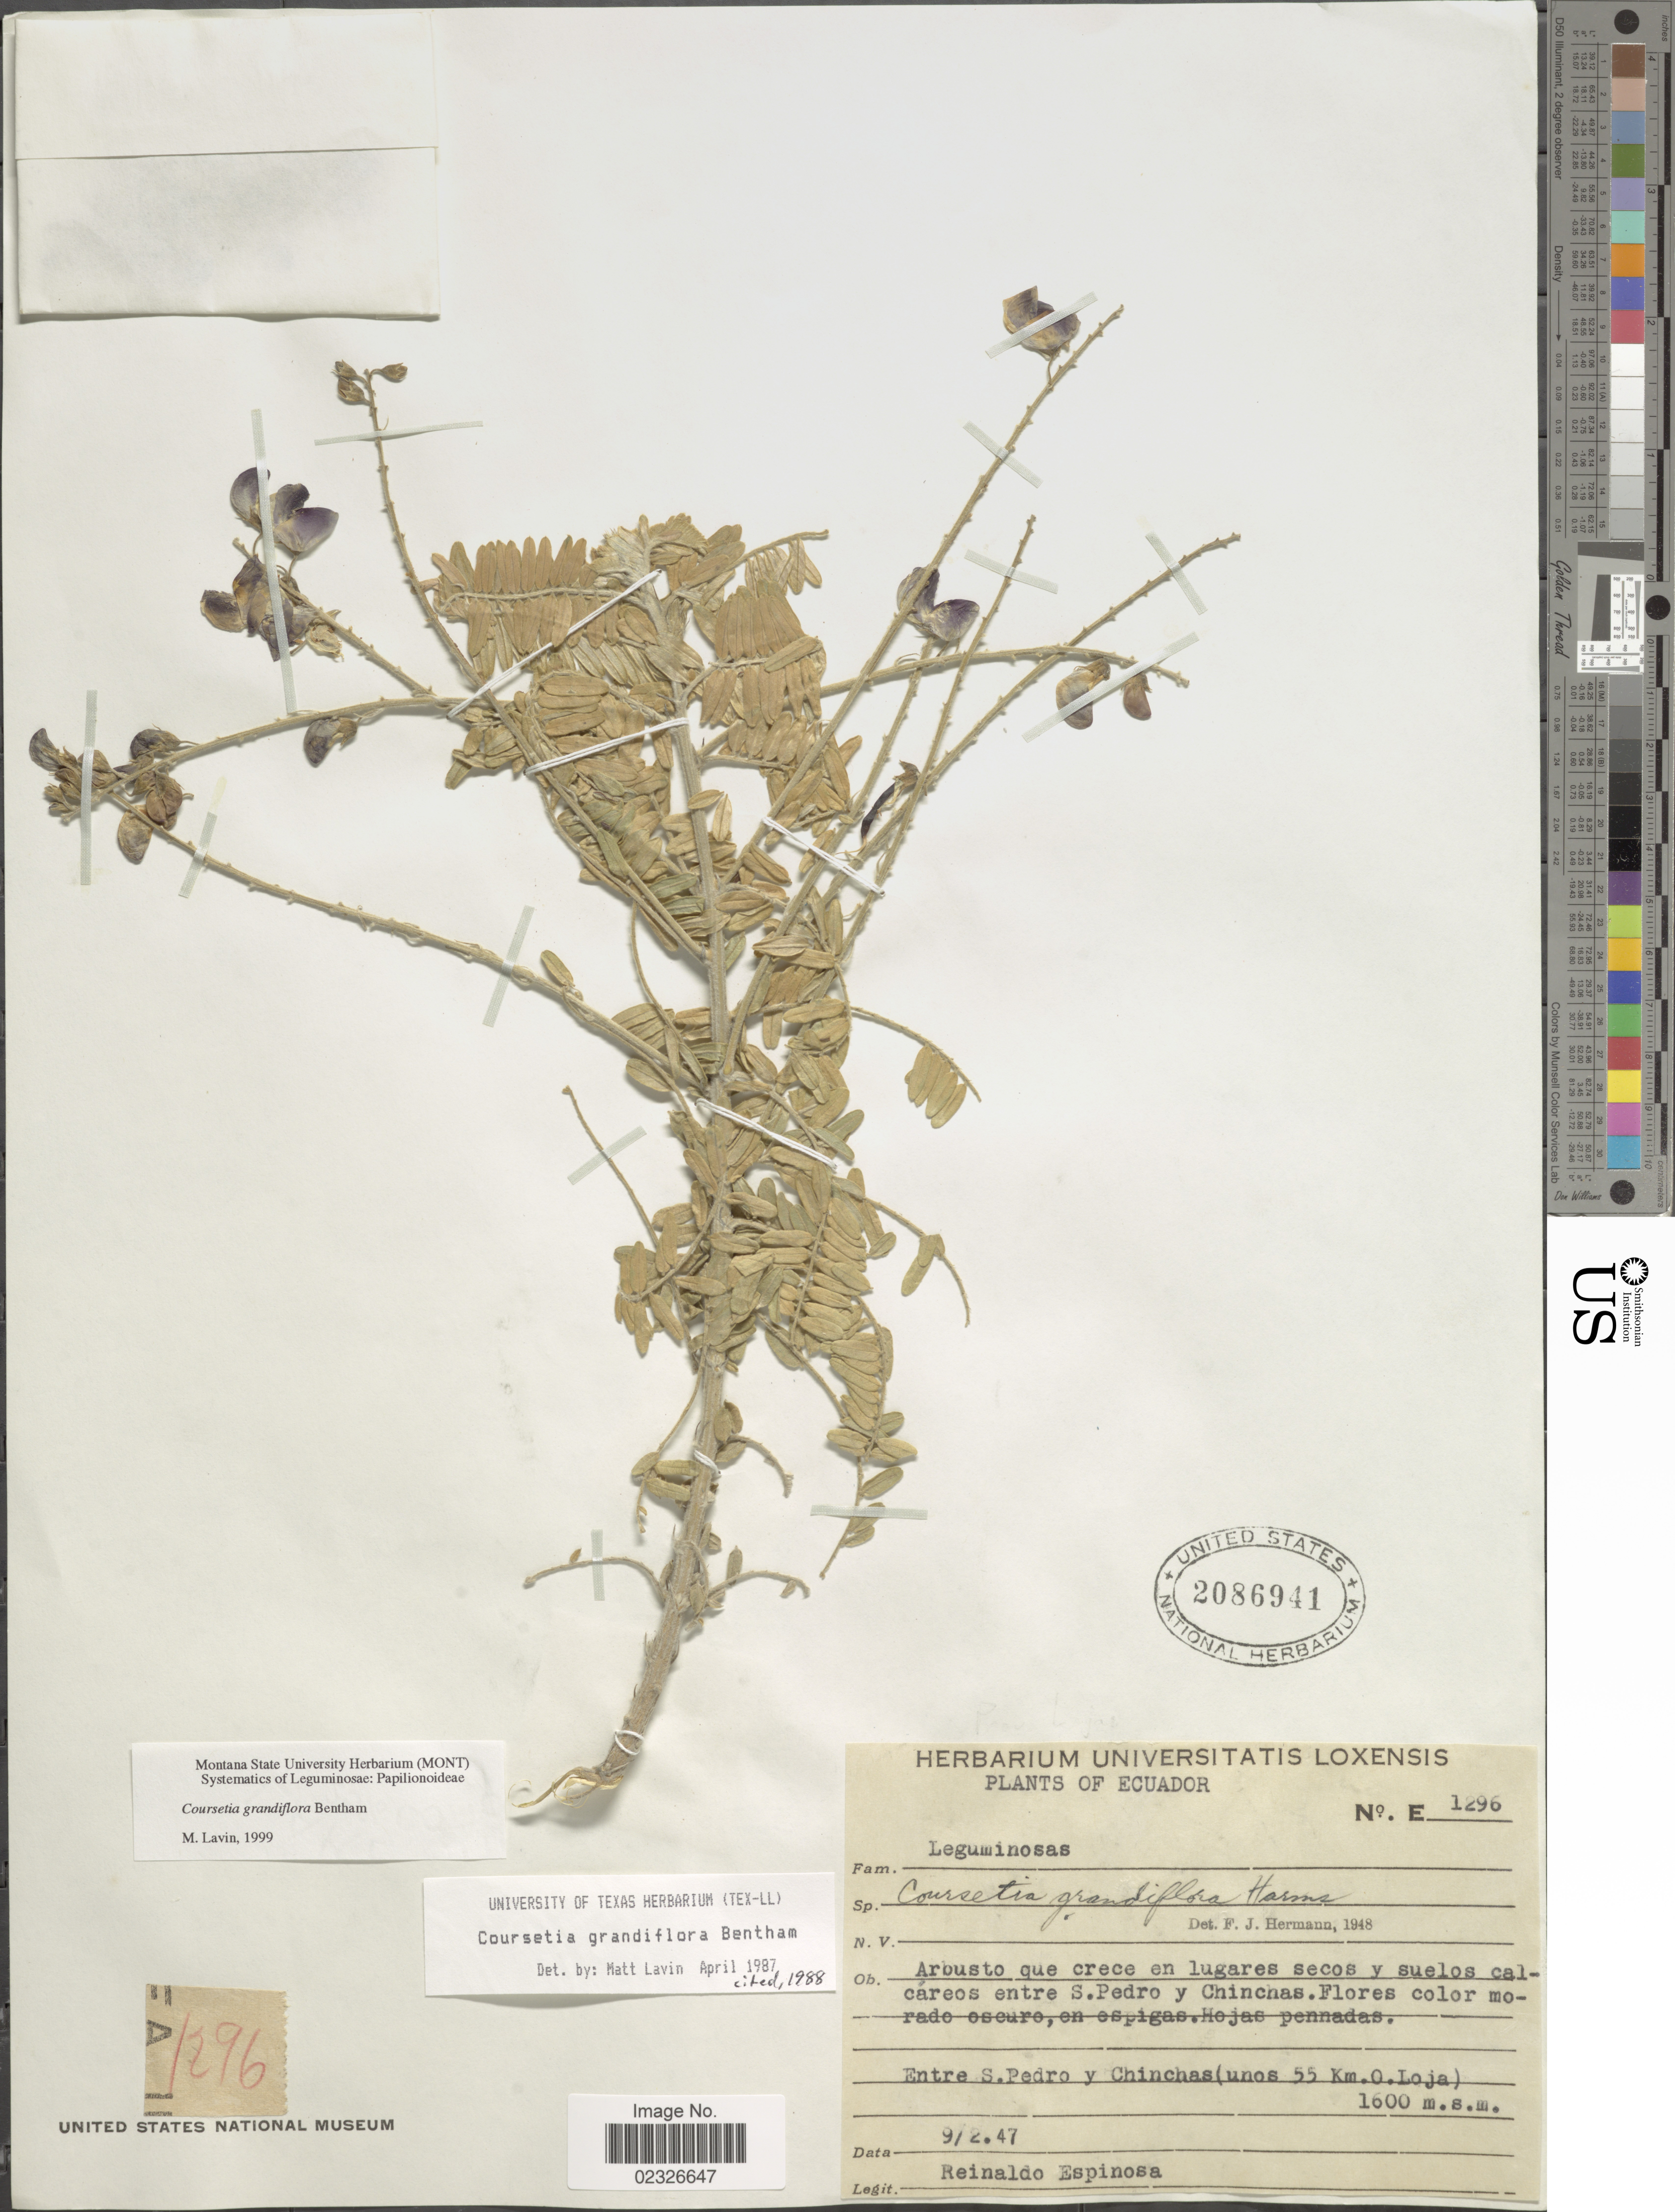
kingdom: Plantae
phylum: Tracheophyta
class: Magnoliopsida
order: Fabales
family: Fabaceae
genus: Coursetia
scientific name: Coursetia grandiflora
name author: Benth.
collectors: R. Espinosa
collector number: E1296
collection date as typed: Transcribed d/m/y: 9/2/47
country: Ecuador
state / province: Loja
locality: Arbusto que crece en lugares secos y suelos calcareos entre S. Pedro y Chinchas. Entre S. Pedro y Chinchas (unos 55 Km. O. Loja)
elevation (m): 1600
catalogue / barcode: US 2086941